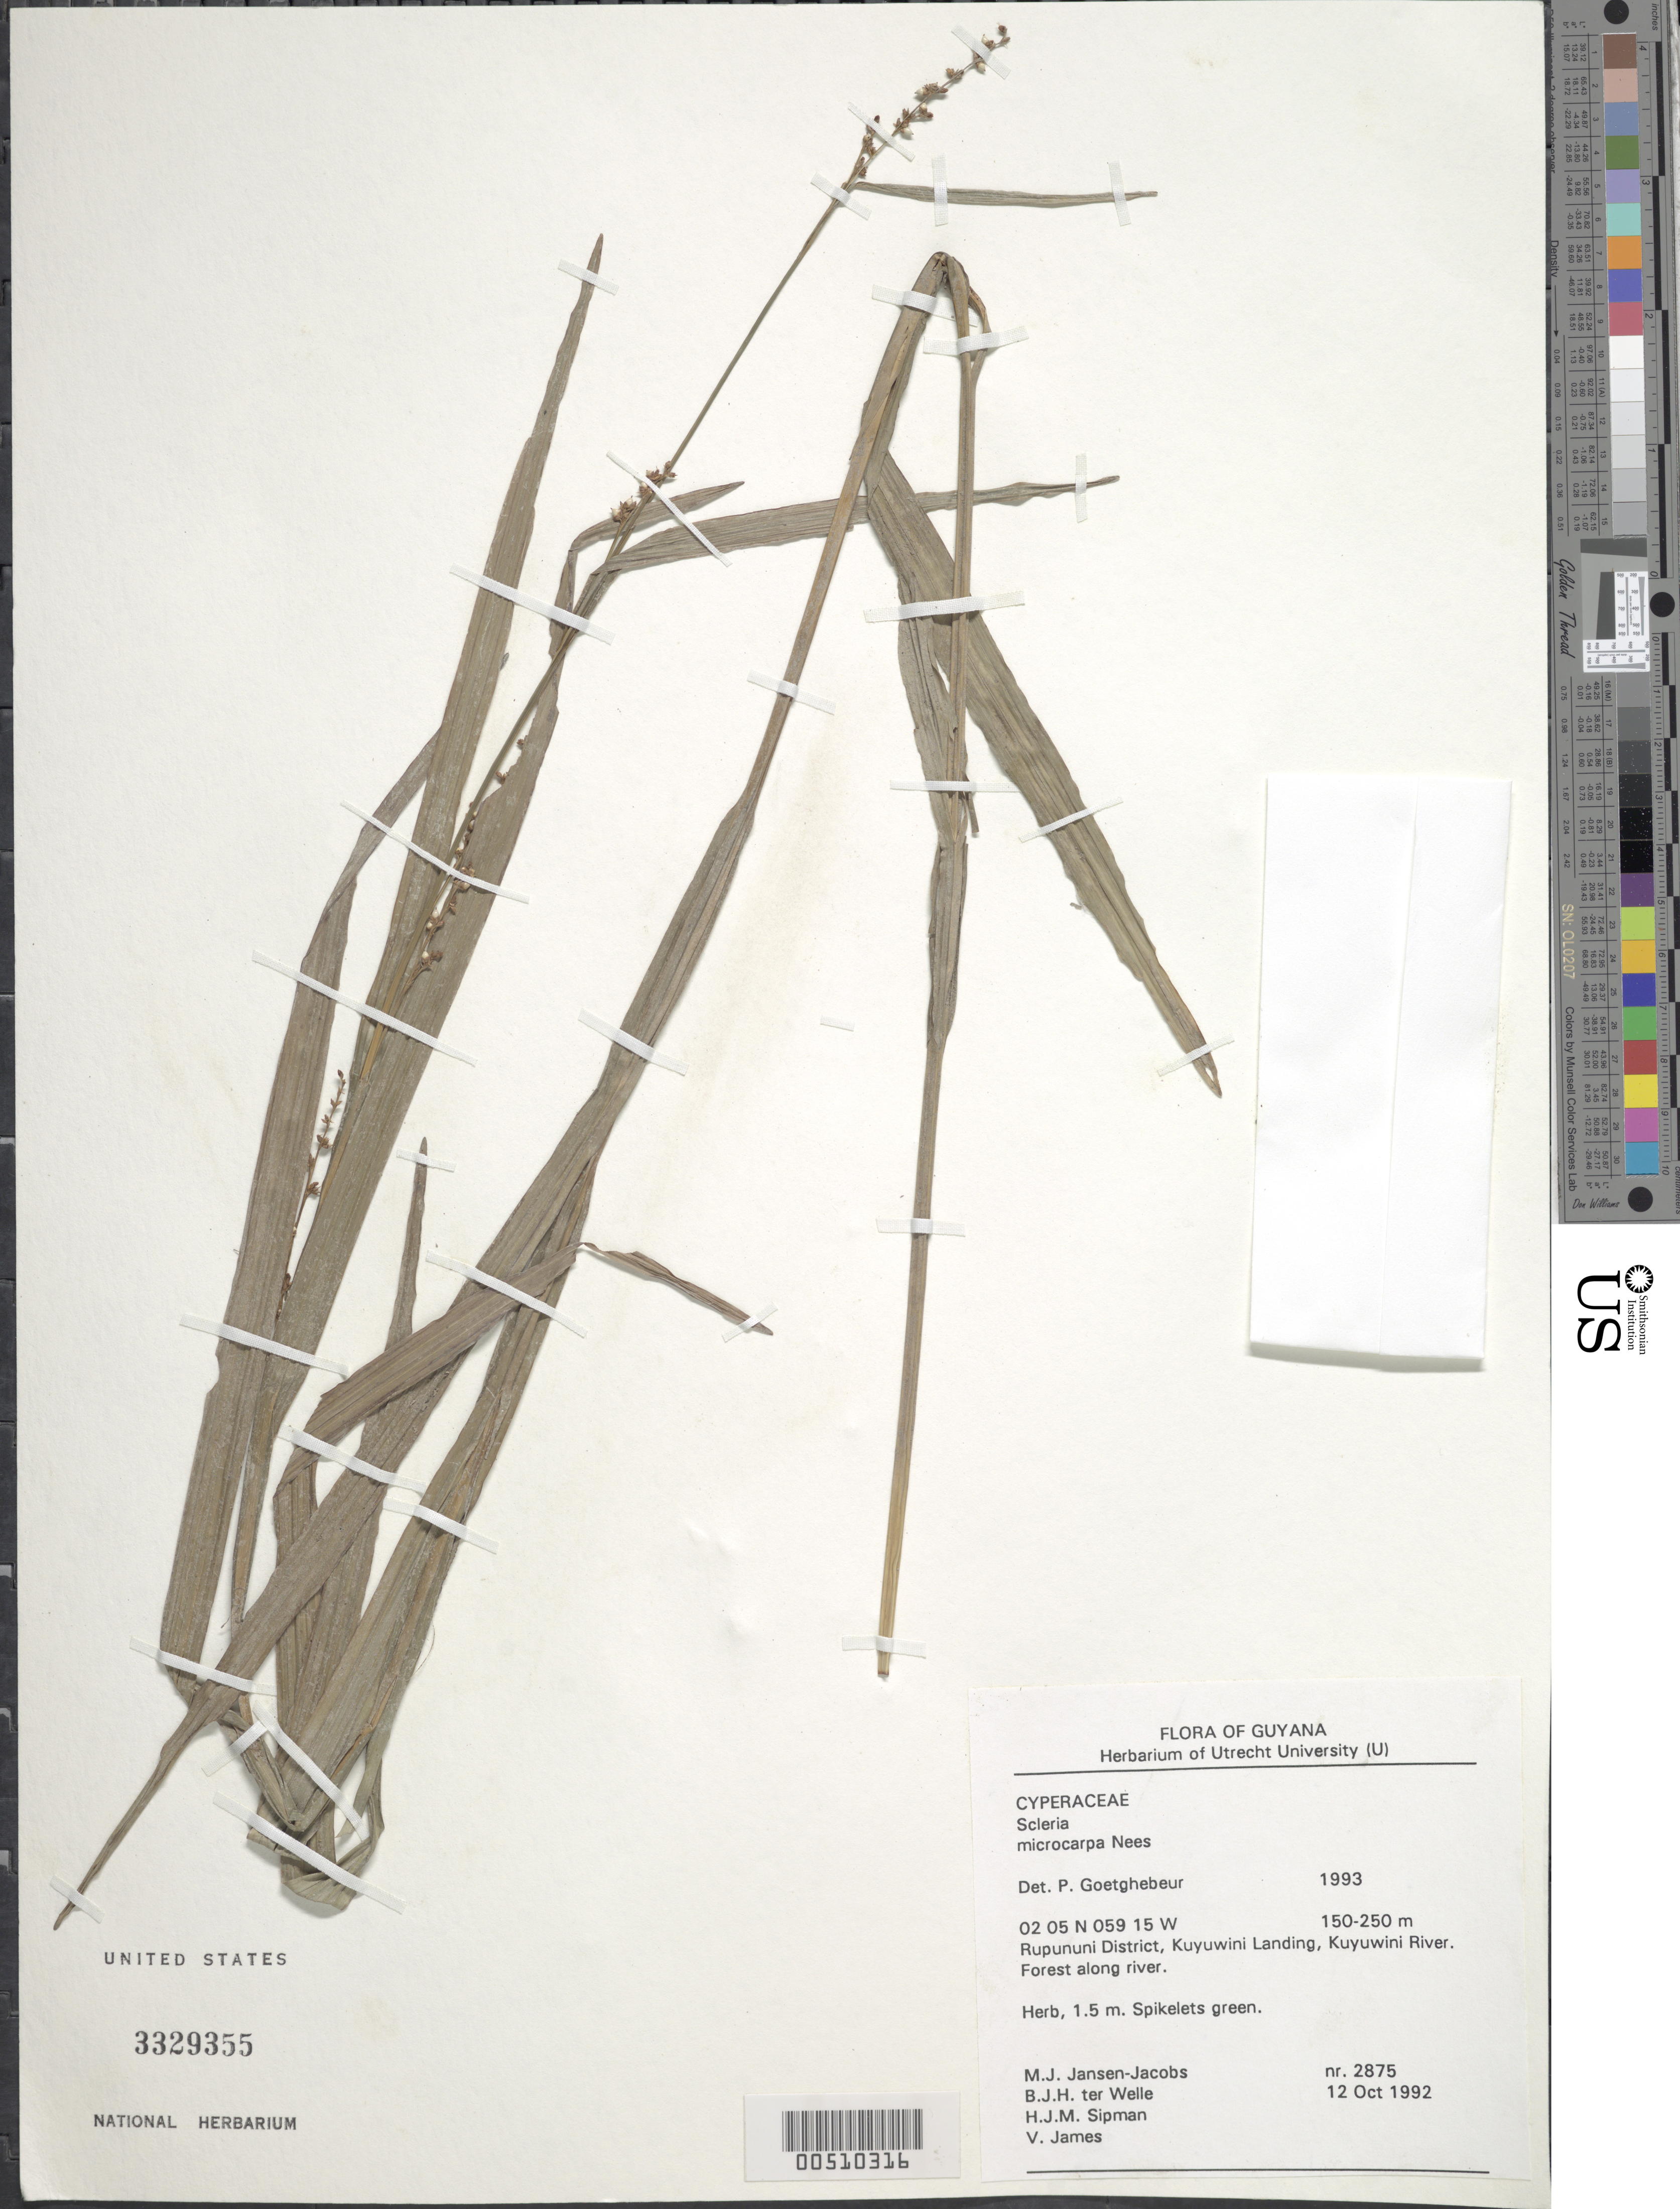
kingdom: Plantae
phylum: Tracheophyta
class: Liliopsida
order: Poales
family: Cyperaceae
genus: Scleria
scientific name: Scleria microcarpa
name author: Nees ex Kunth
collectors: M. J. Jansen-Jacobs, B. Welle, H. J. M. Sipman & V. James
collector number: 2875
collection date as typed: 12 Oct 1992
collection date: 1992-10-12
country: Guyana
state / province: U. Takutu-U. Essequibo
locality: Kuyuwini Landing, Kuyuwini River. [In former Rupununi Region.]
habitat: Forest along river.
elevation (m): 150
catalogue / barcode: US 3329355